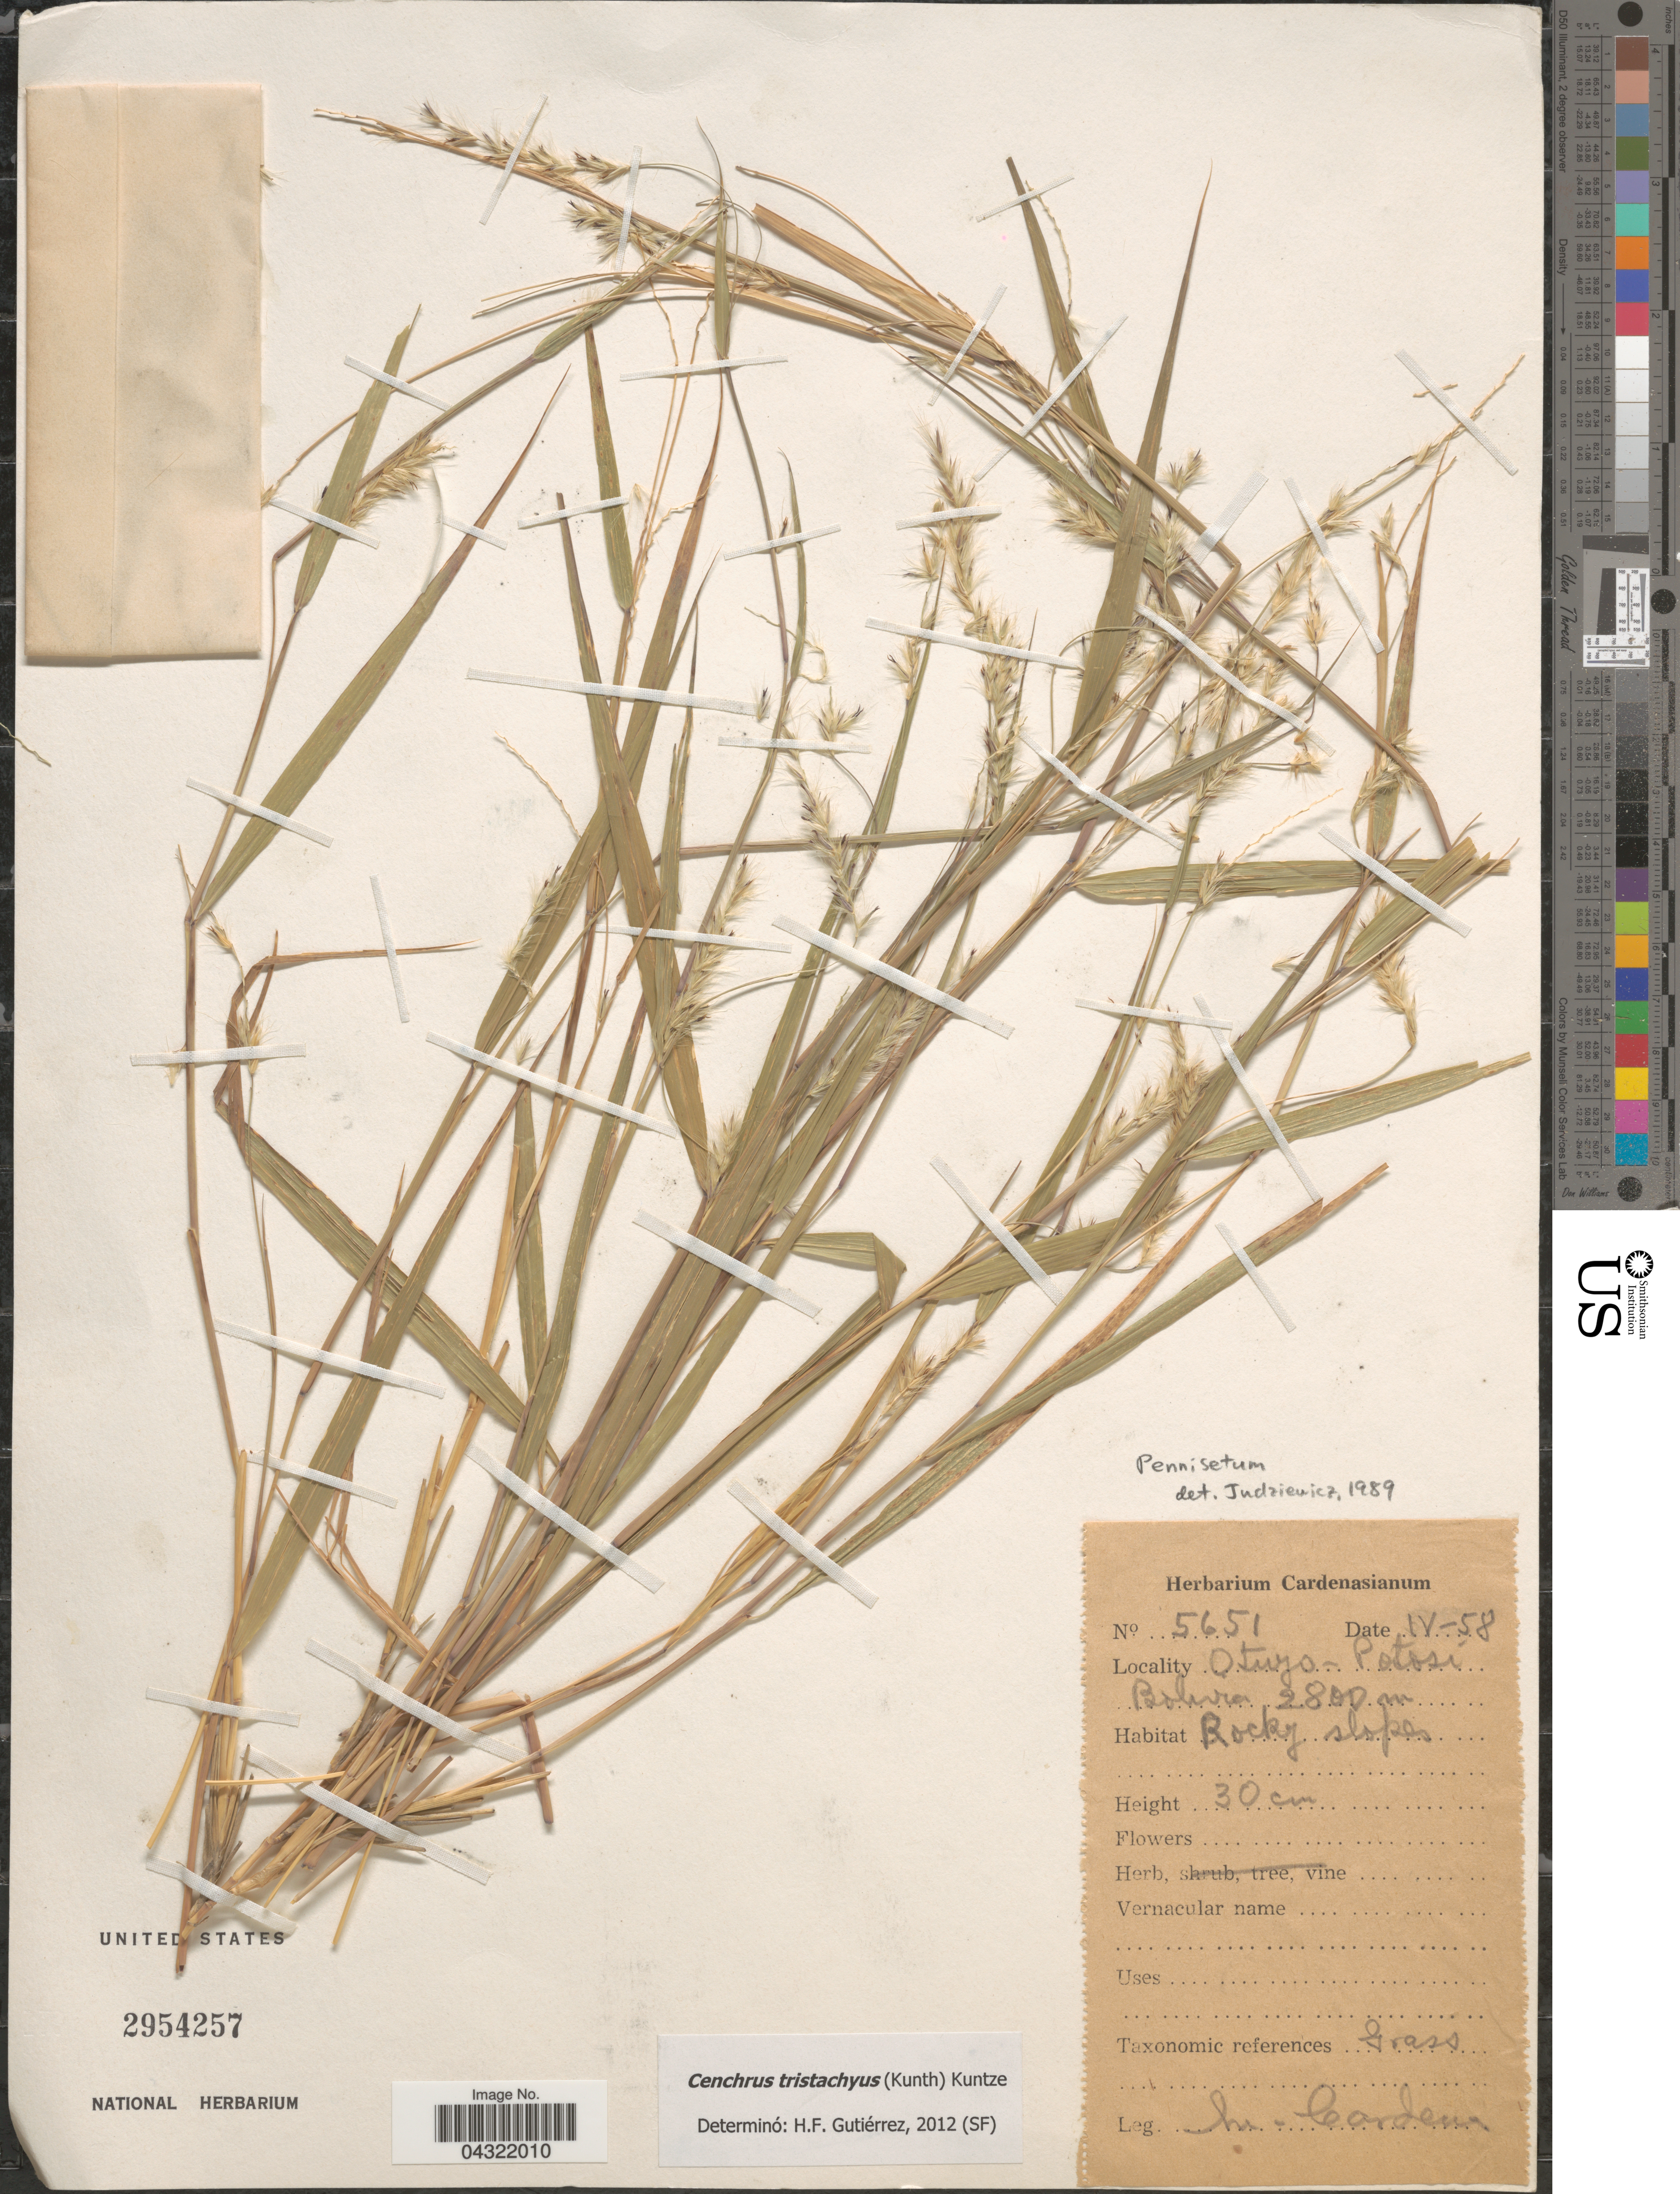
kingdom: Plantae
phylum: Tracheophyta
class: Liliopsida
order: Poales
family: Poaceae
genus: Cenchrus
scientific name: Cenchrus tristachyus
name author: (Kunth) Kuntze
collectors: M. Cárdenas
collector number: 5651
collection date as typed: Transcribed d/m/y: /4/58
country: Bolivia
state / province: Potosi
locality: Otuyo. Rocky slopes.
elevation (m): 2800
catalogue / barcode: US 2954257